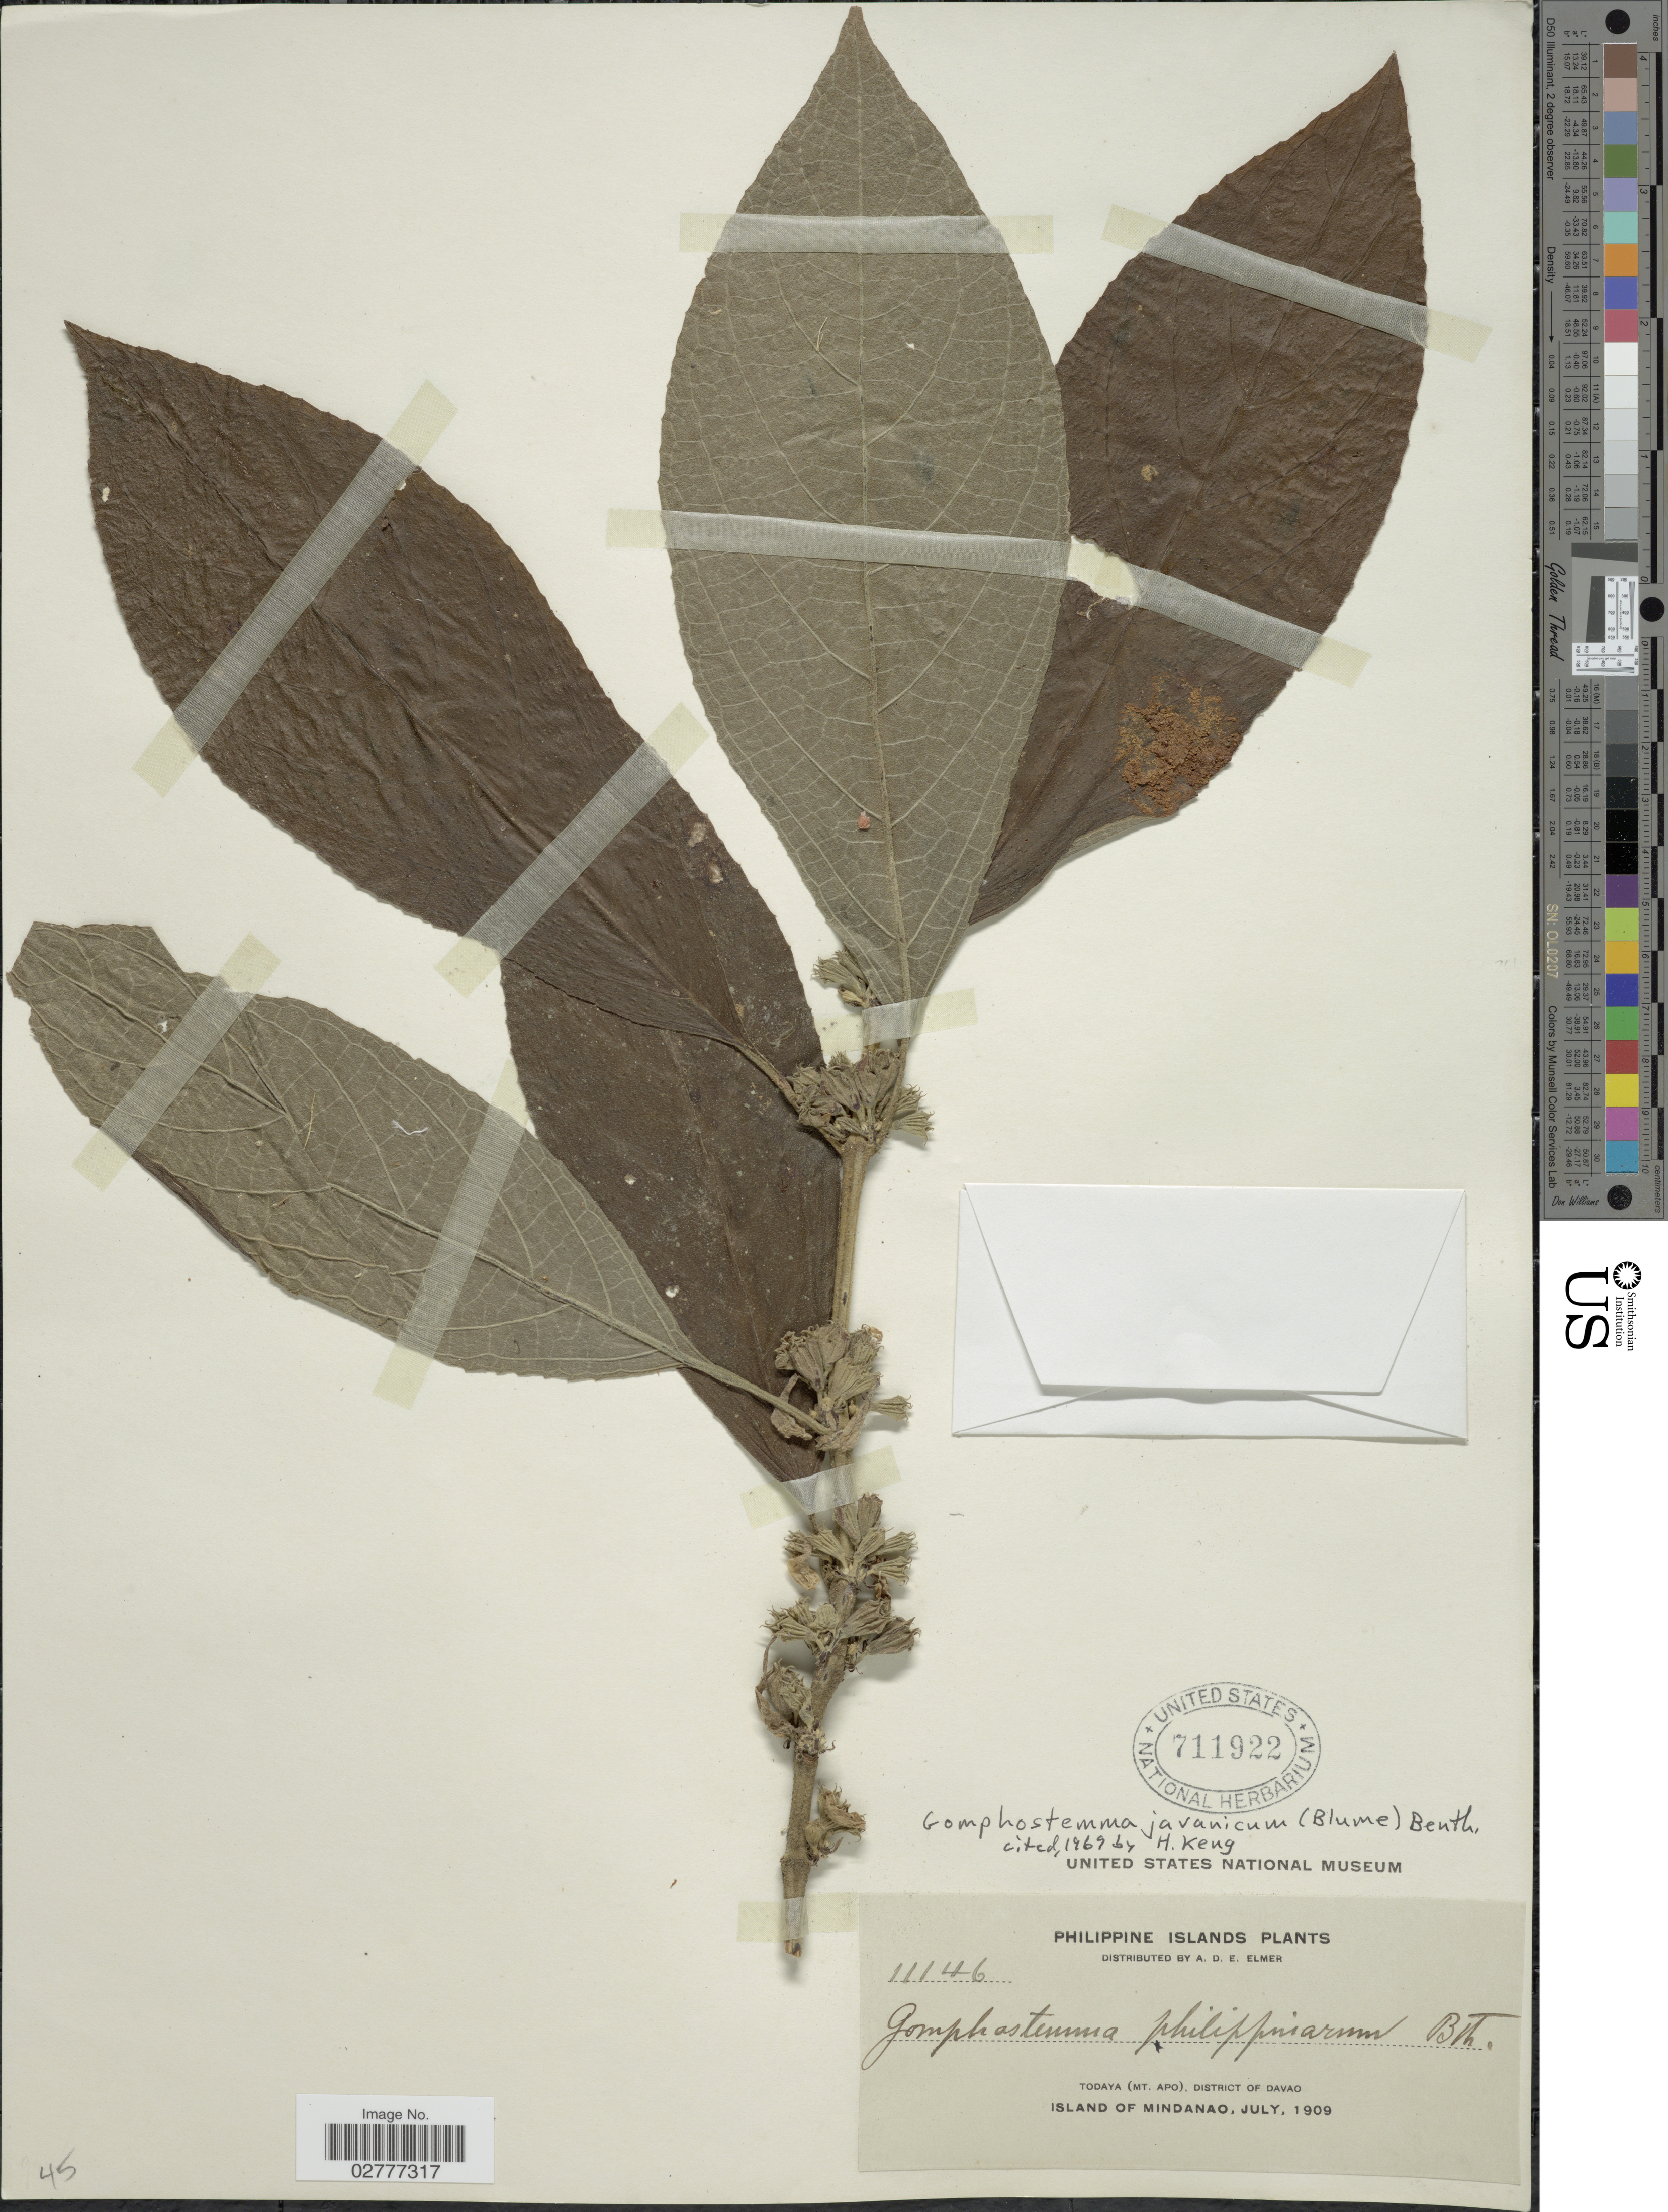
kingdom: Plantae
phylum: Tracheophyta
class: Magnoliopsida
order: Lamiales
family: Lamiaceae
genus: Gomphostemma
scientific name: Gomphostemma javanicum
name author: (Blume) Benth.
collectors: A. D. E. Elmer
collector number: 11146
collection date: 1909-07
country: Philippines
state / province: Davao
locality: Todaya (Mt. Apo), District of Davao. Island of Mindanao.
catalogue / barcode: US 711922